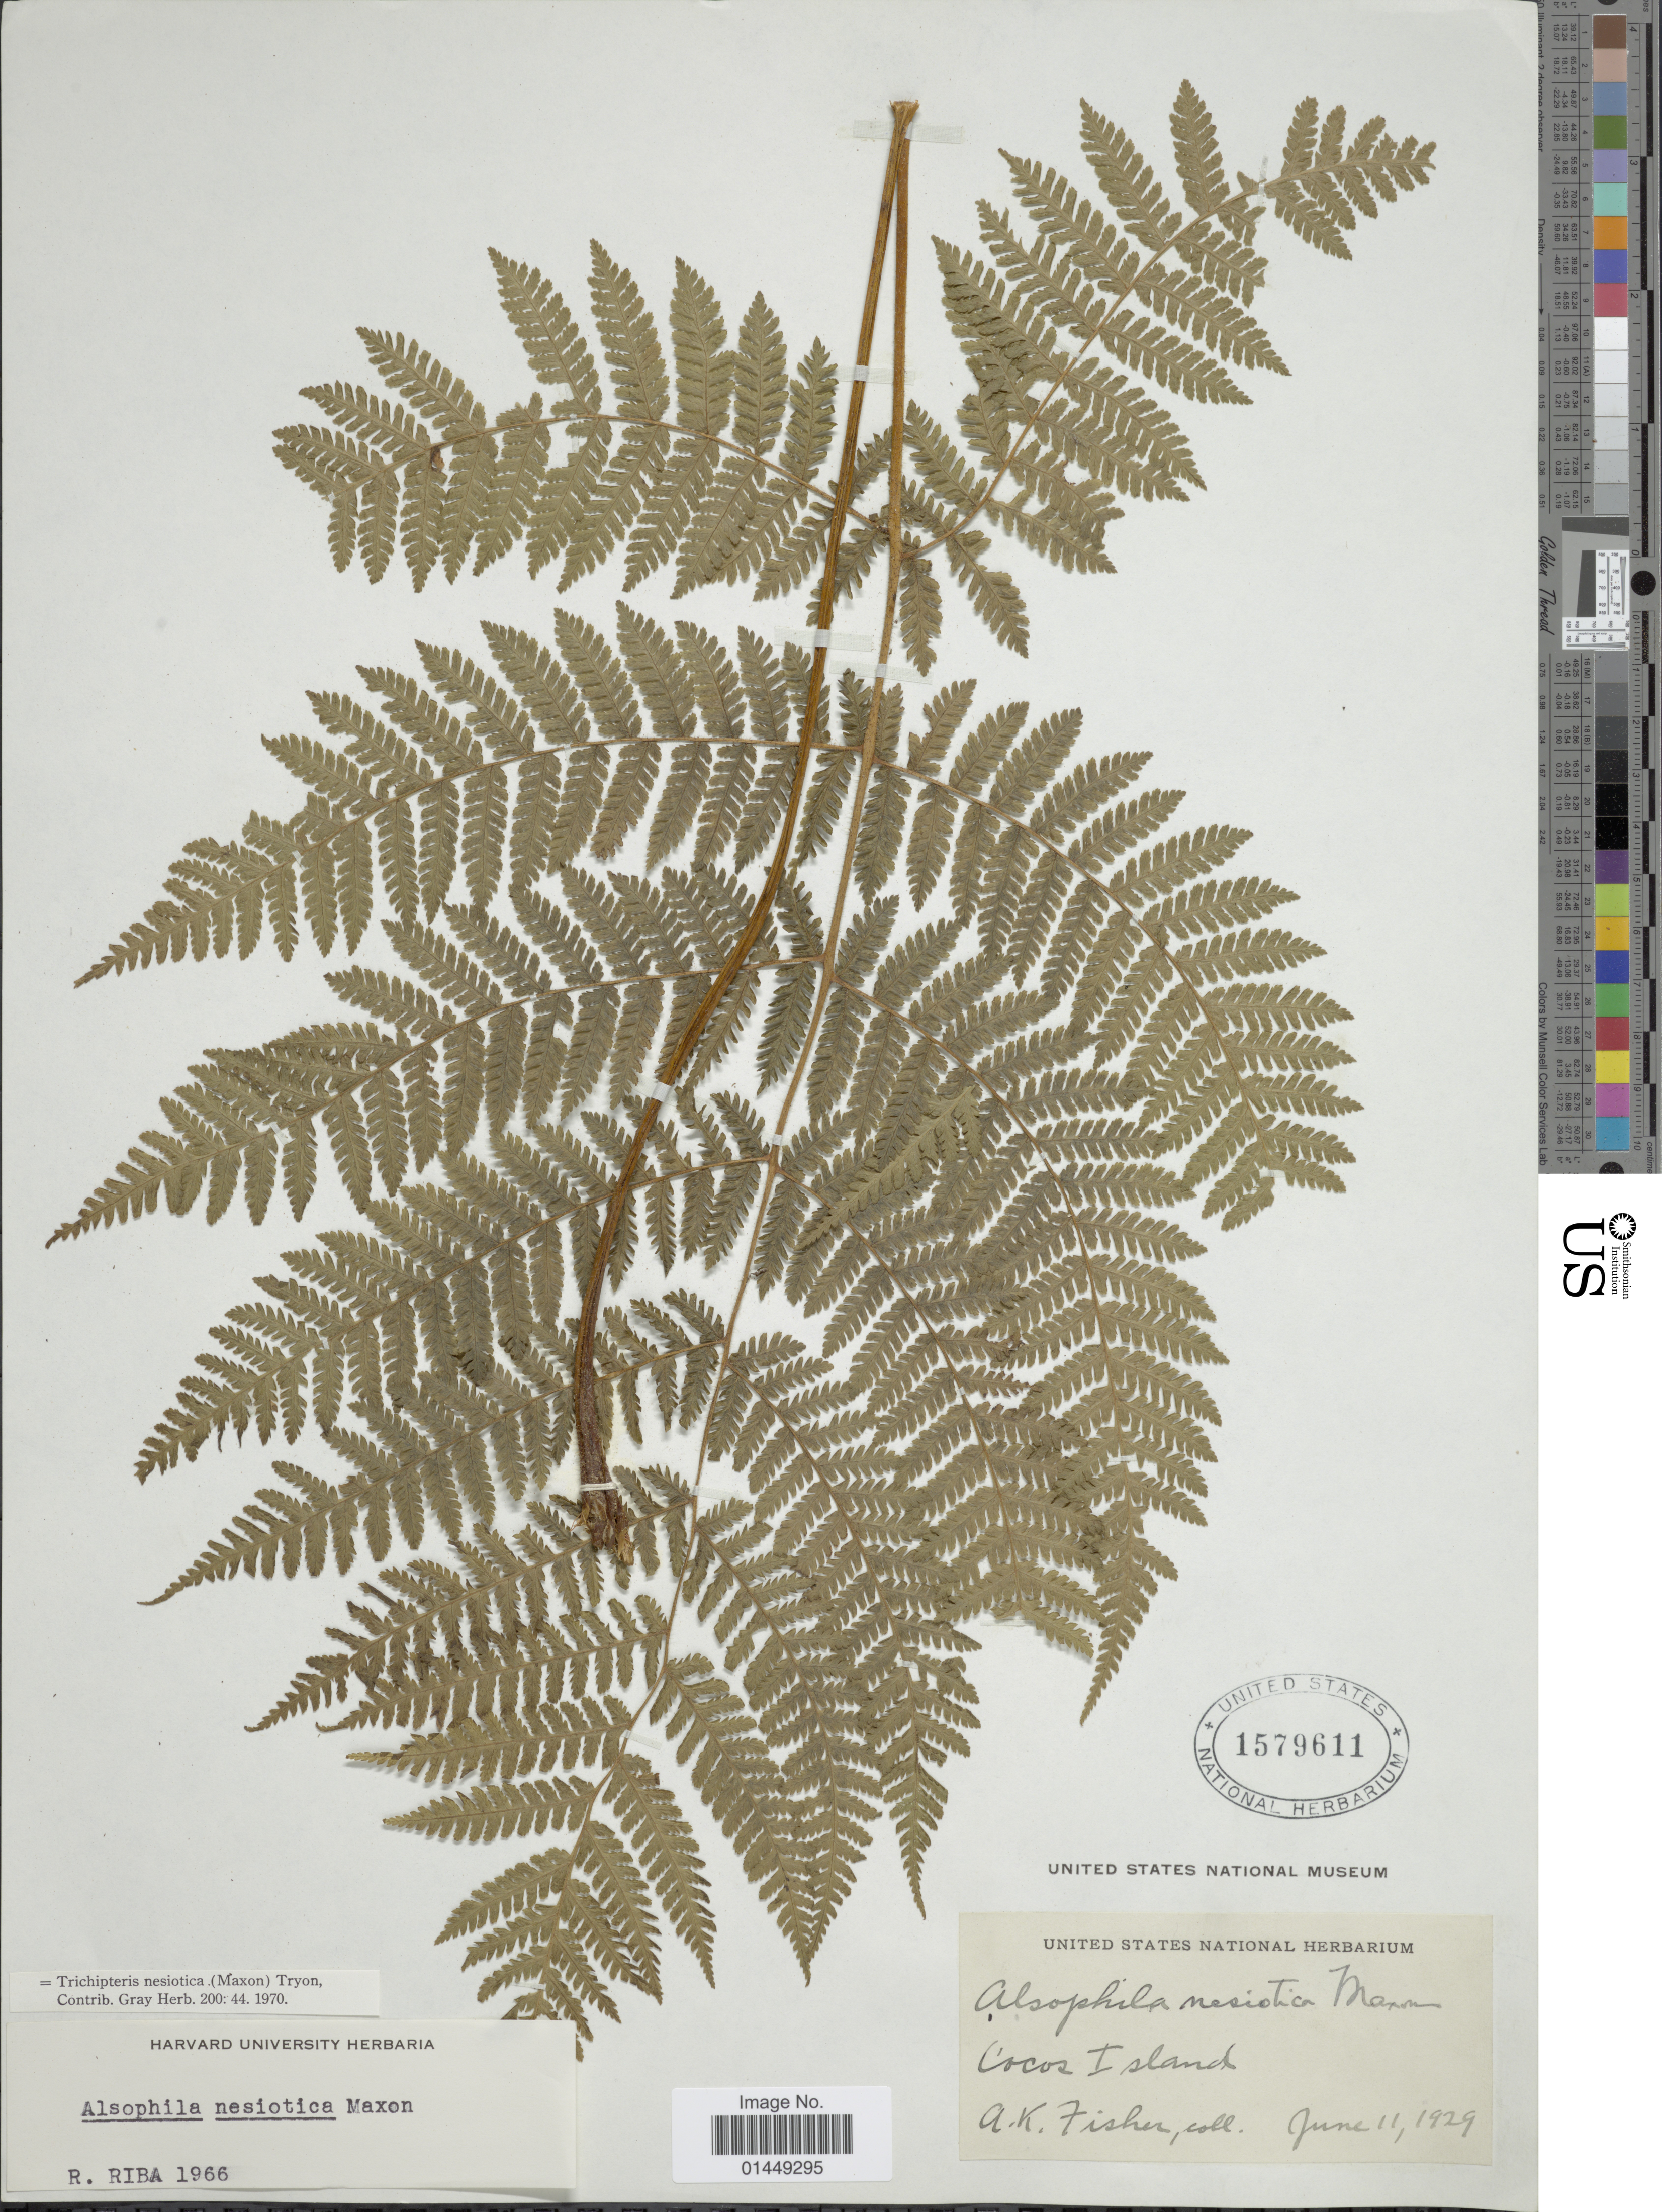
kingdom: Plantae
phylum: Tracheophyta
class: Polypodiopsida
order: Cyatheales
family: Cyatheaceae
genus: Cyathea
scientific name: Cyathea nesiotica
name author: (Maxon) Domin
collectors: A. K. Fisher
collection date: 1929-06-11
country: Costa Rica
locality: Cocos Island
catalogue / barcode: US 1579611